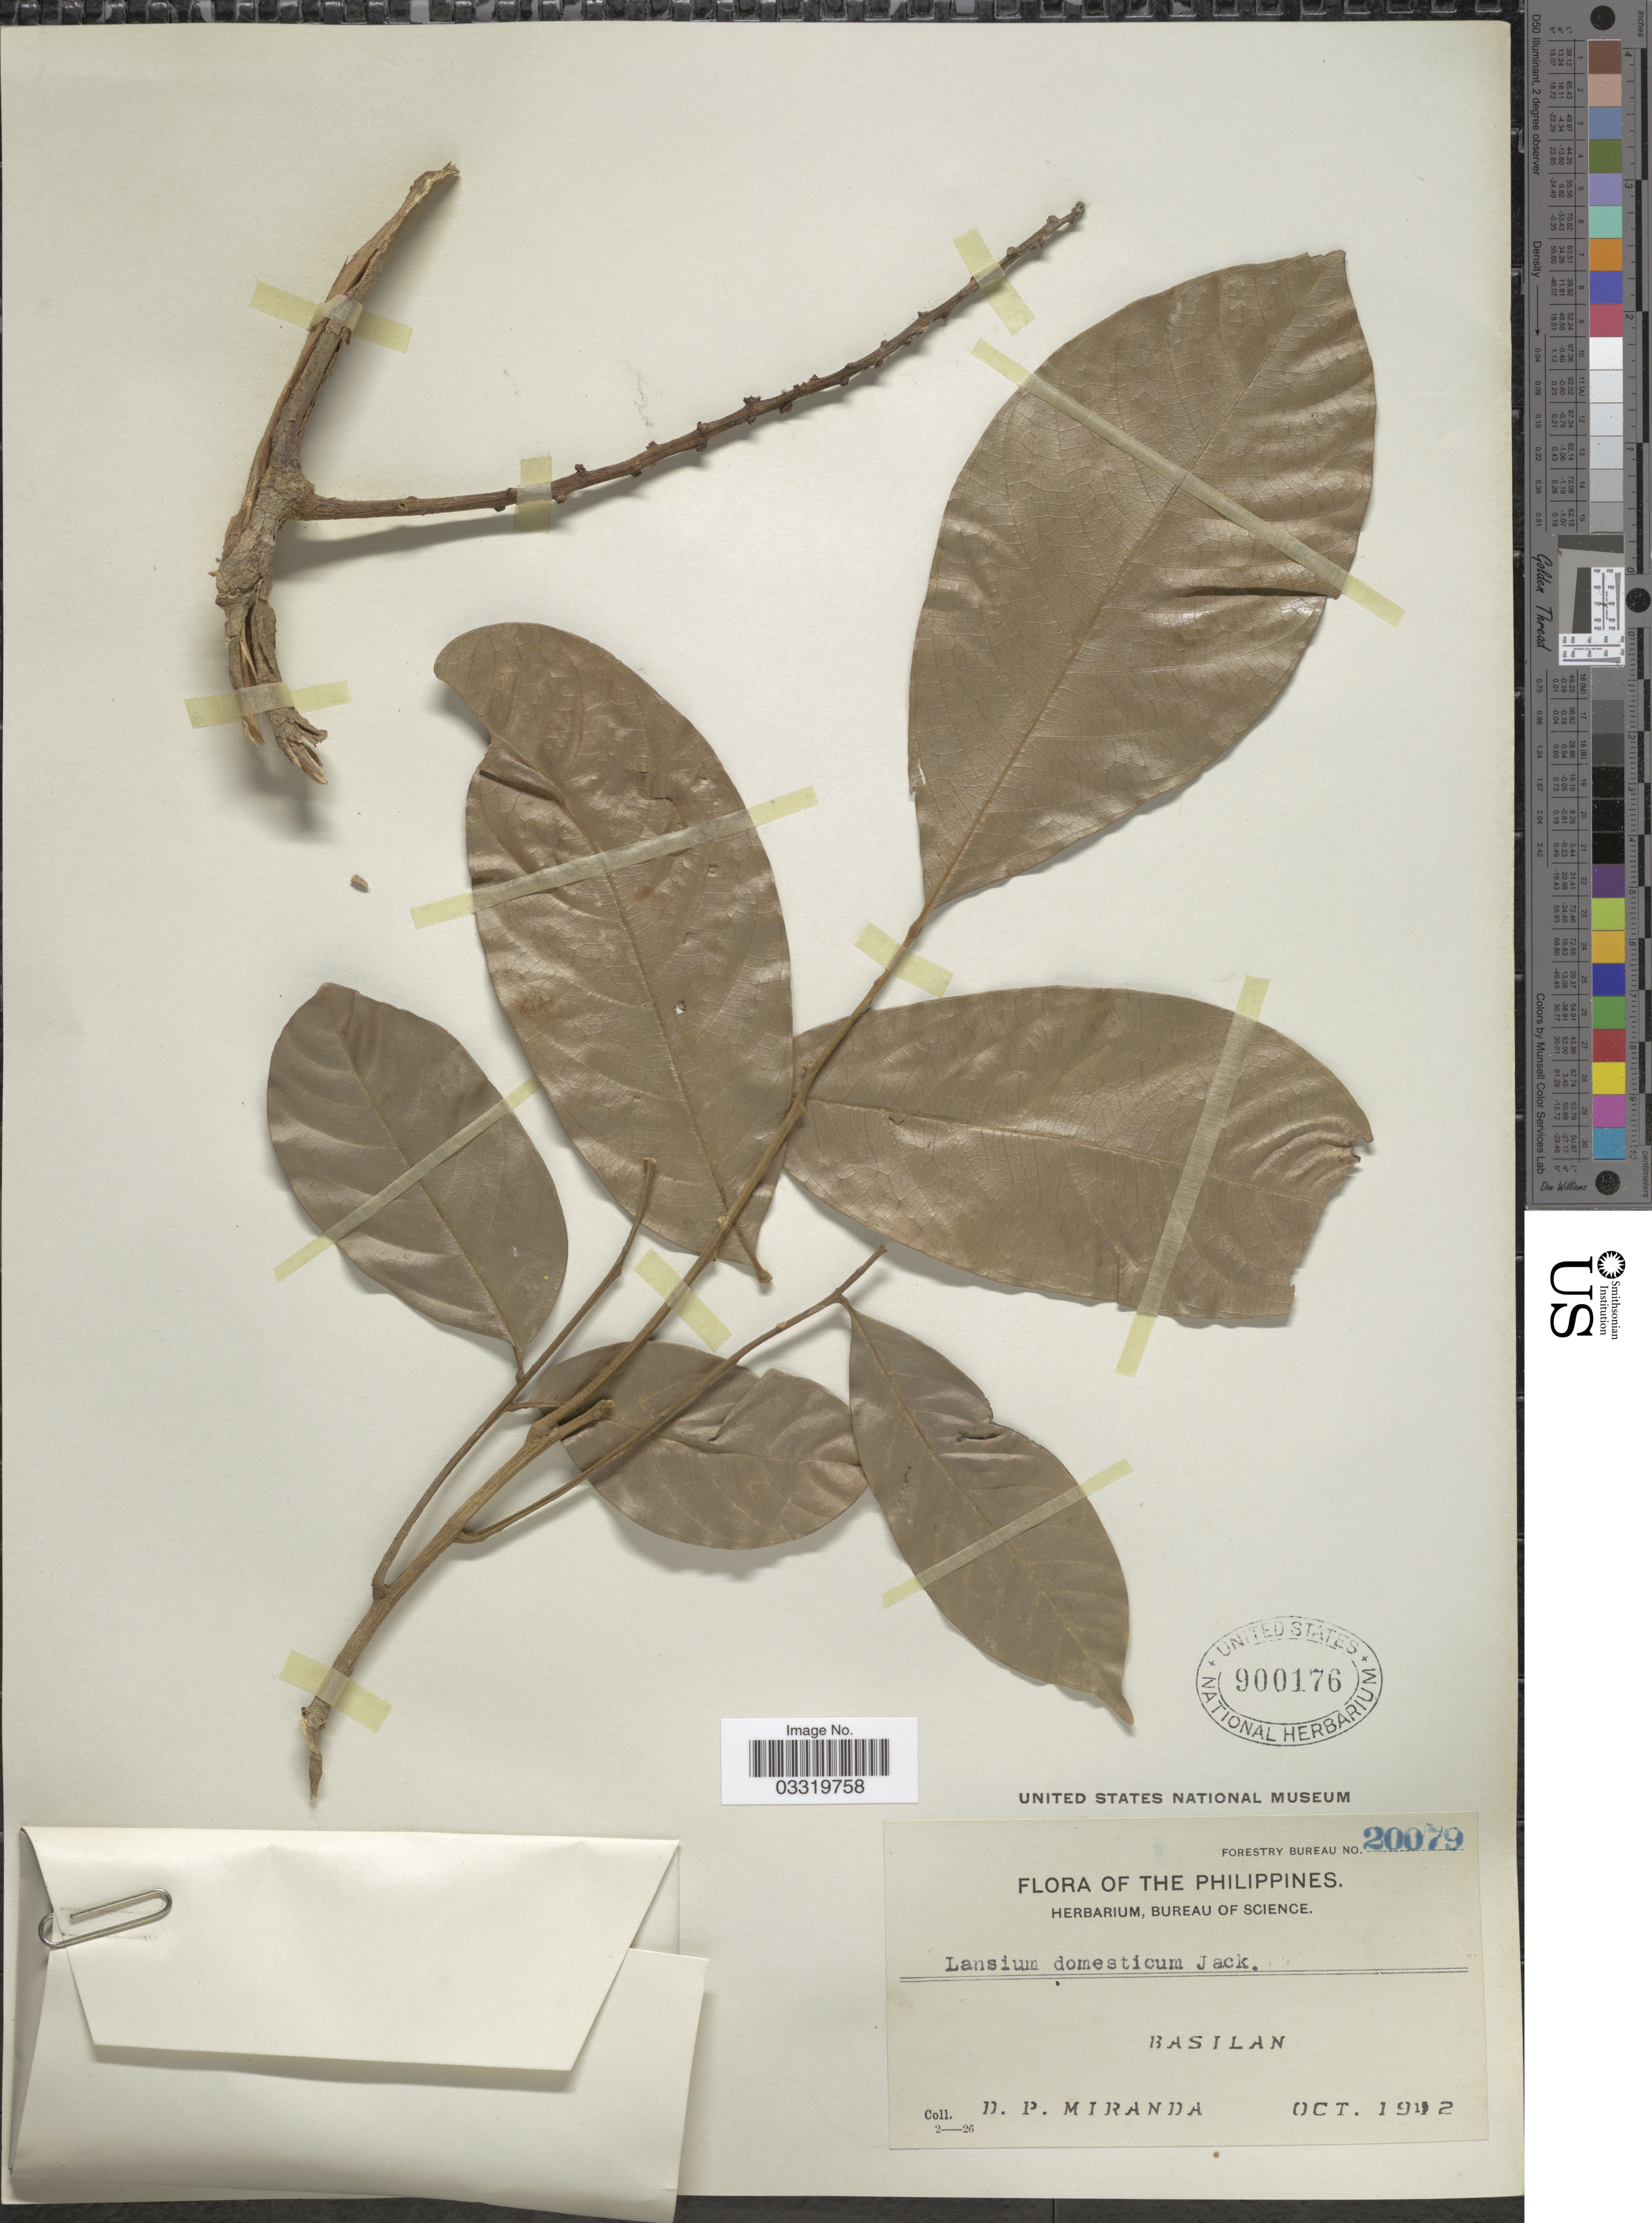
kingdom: Plantae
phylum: Tracheophyta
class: Magnoliopsida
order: Sapindales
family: Meliaceae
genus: Lansium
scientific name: Lansium domesticum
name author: Corrêa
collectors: D. P. Miranda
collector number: Forestry Bureau 20079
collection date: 1912-10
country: Philippines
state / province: Muslim Mindanao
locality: Basilan.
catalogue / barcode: US 900176